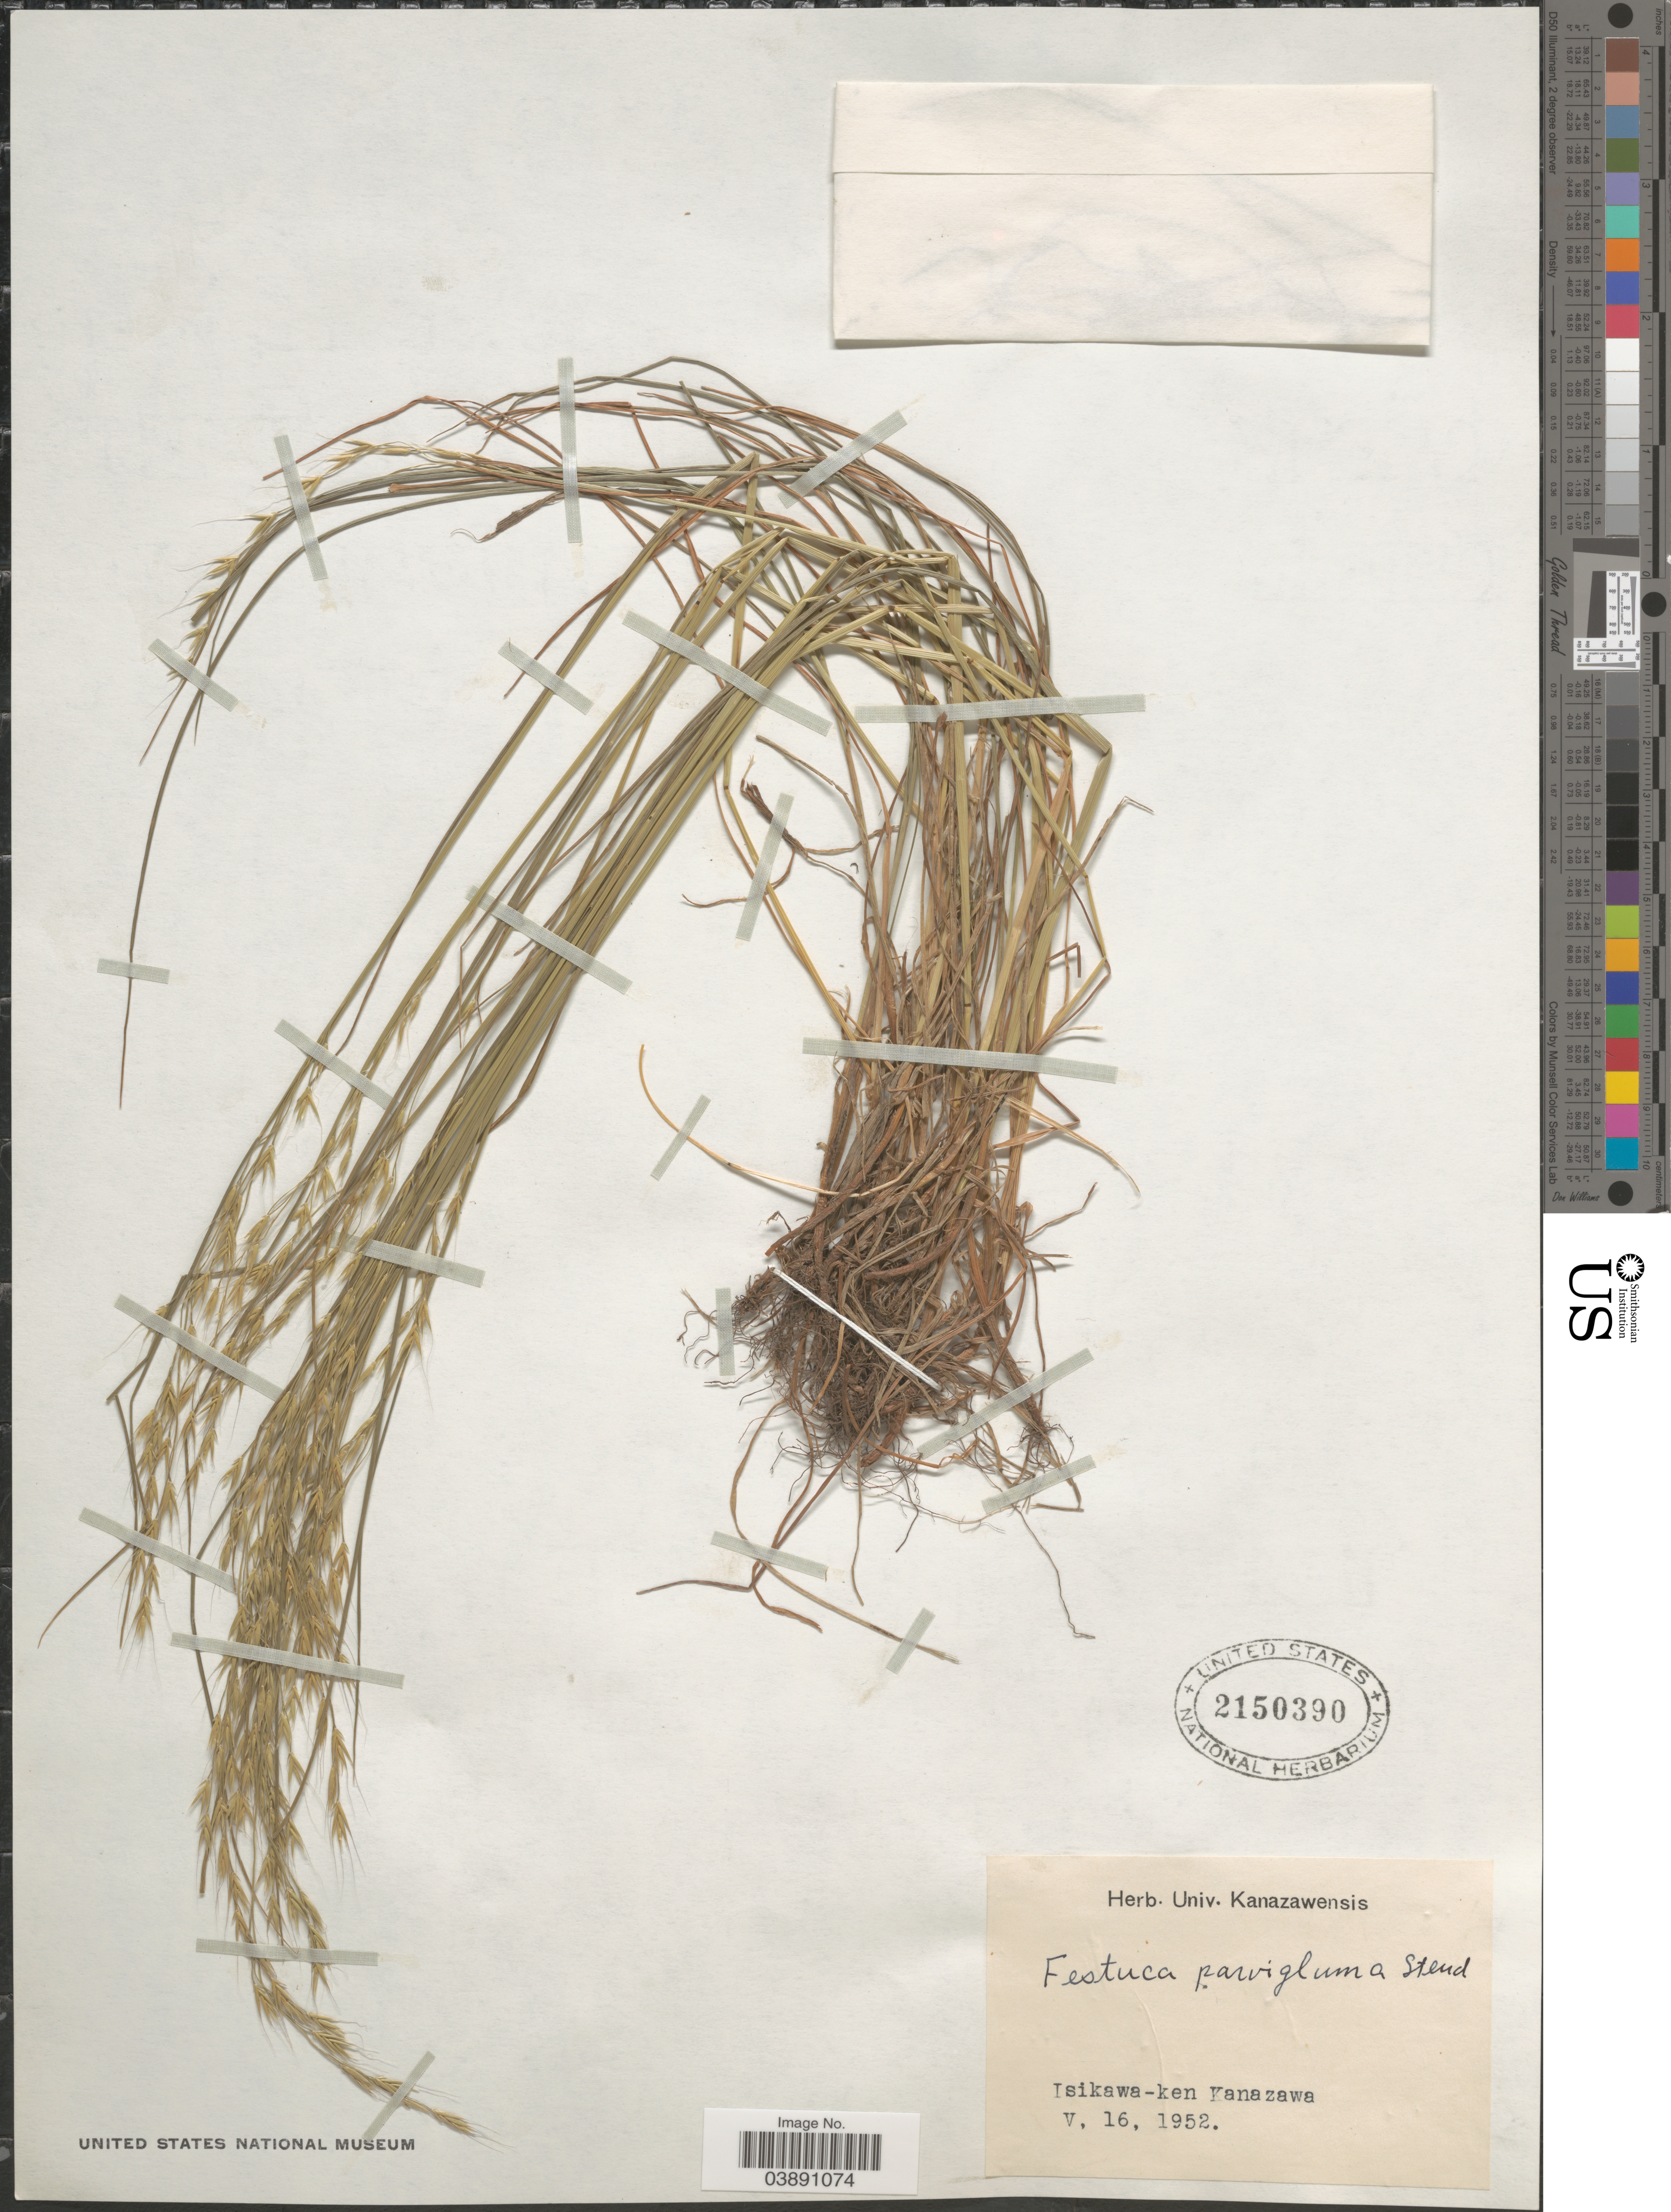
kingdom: Plantae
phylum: Tracheophyta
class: Liliopsida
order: Poales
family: Poaceae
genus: Festuca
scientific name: Festuca parvigluma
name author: Steud.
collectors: Ex Herb. Univ. Kanazawensis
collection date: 1952-05-16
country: Japan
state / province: Isikawa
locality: Isikawa-ken Kanazawa.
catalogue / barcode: US 2150390